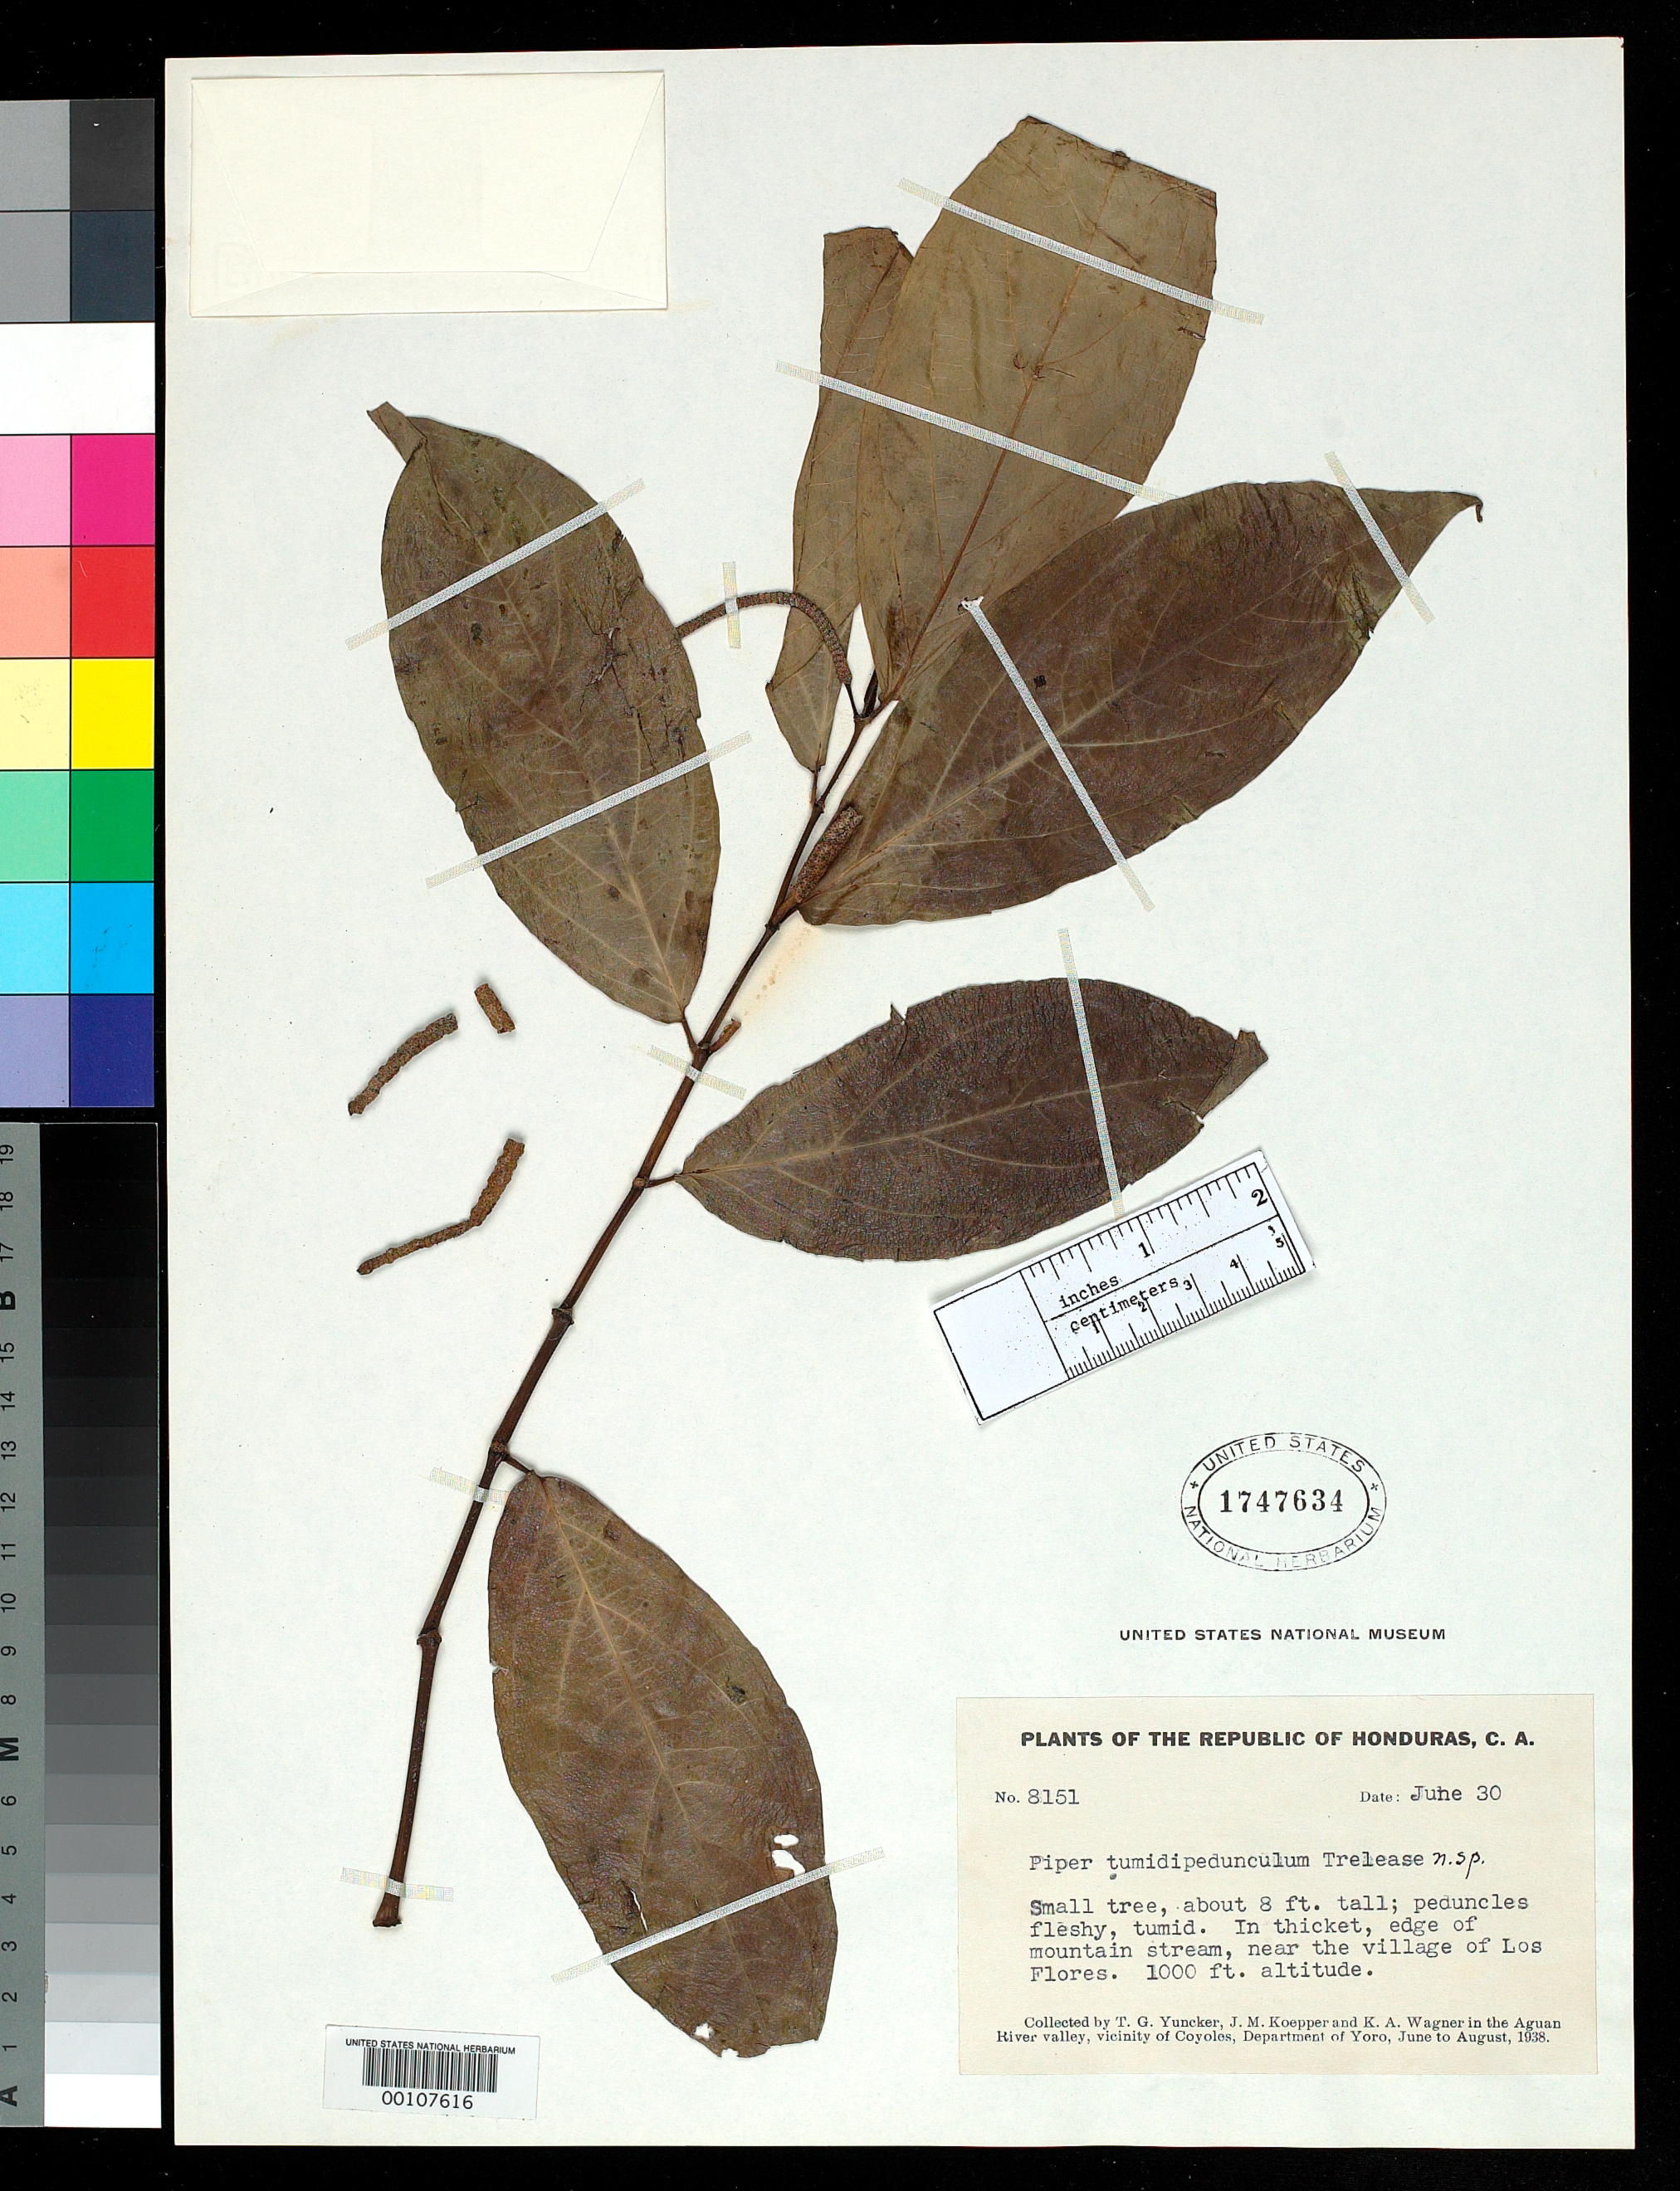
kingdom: Plantae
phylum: Tracheophyta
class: Magnoliopsida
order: Piperales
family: Piperaceae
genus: Piper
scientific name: Piper tumidipedunculum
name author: Trel. in Yunck.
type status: Isotype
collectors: T. G. Yuncker, J. M. Koepper & K. A. Wagner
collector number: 8151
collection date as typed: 30 Jun 1938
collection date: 1938-06-30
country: Honduras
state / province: Yoro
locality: Aguan River valley, vicinity of Coyoles, Los Flores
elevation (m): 300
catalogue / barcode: US 1747634